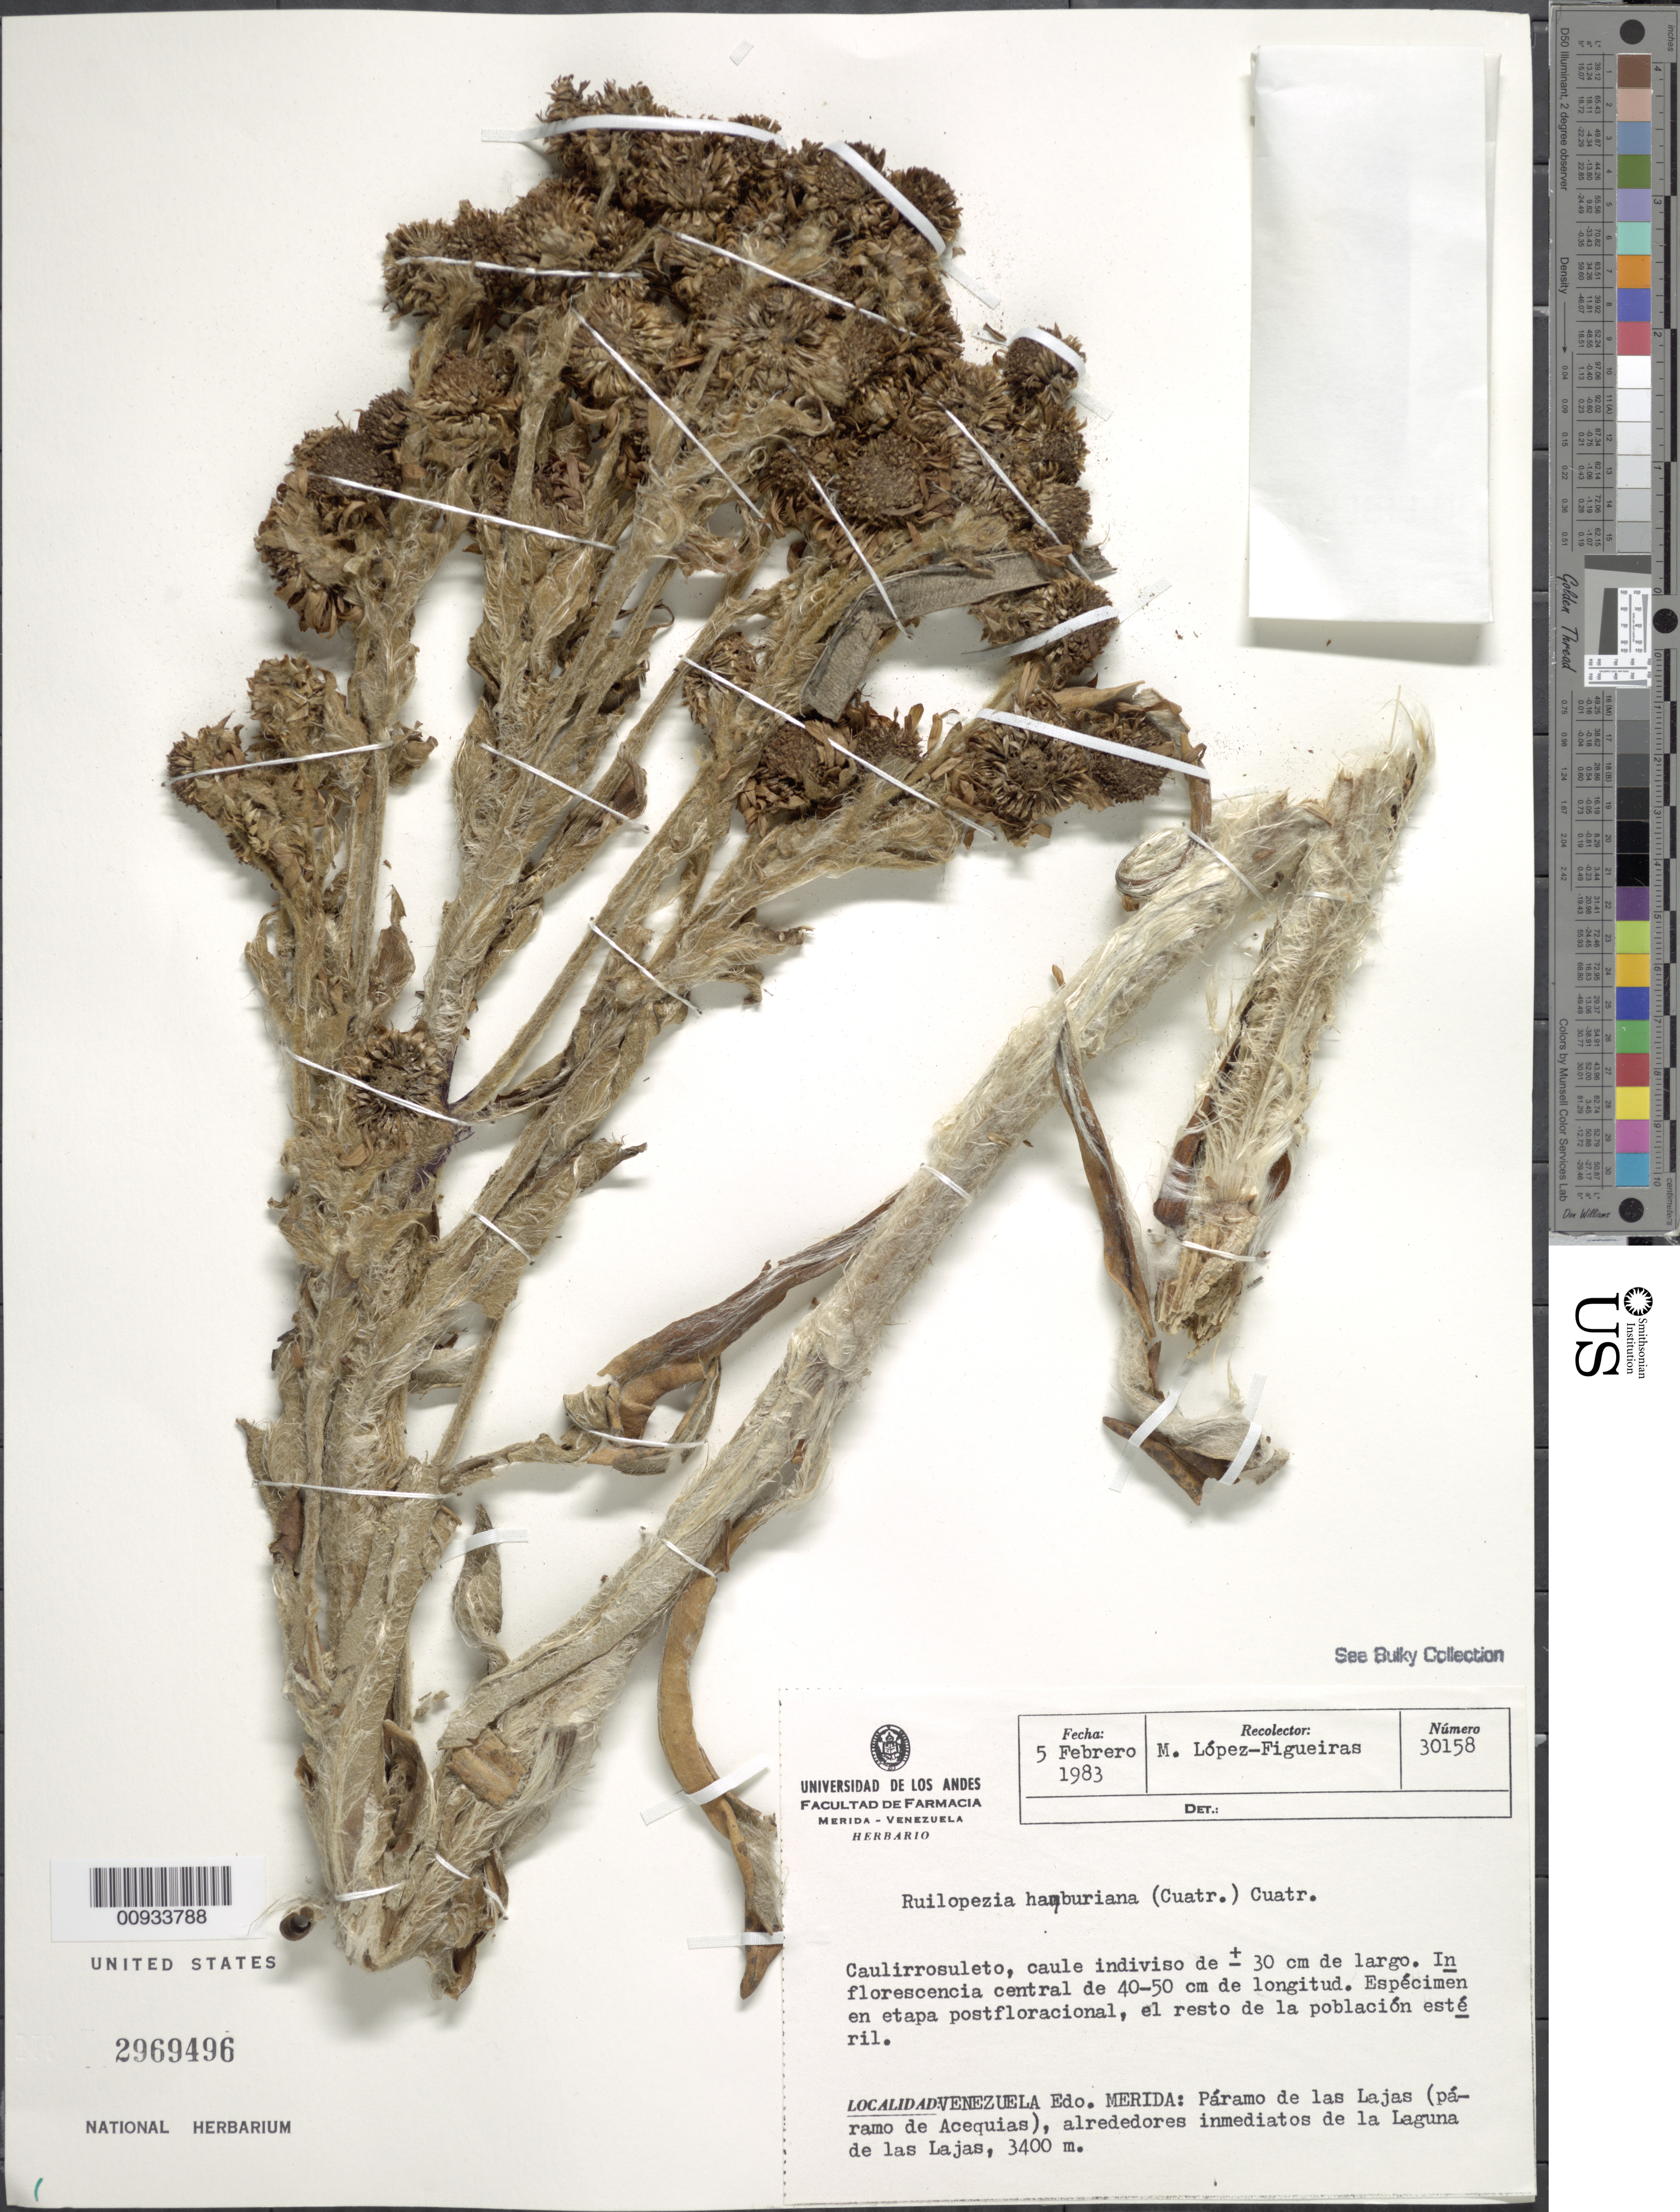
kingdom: Plantae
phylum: Tracheophyta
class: Magnoliopsida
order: Asterales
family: Asteraceae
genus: Ruilopezia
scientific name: Ruilopezia hanburiana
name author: (Cuatrec.) Cuatrec.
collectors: M. López Figueiras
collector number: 30158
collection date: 1983-02-05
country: Venezuela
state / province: Mérida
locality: Paramo de Las Lajas (paramo de Acequias), alrededores inmediatos de la Laguna de Las Lajas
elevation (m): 3400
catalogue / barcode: US 2969496